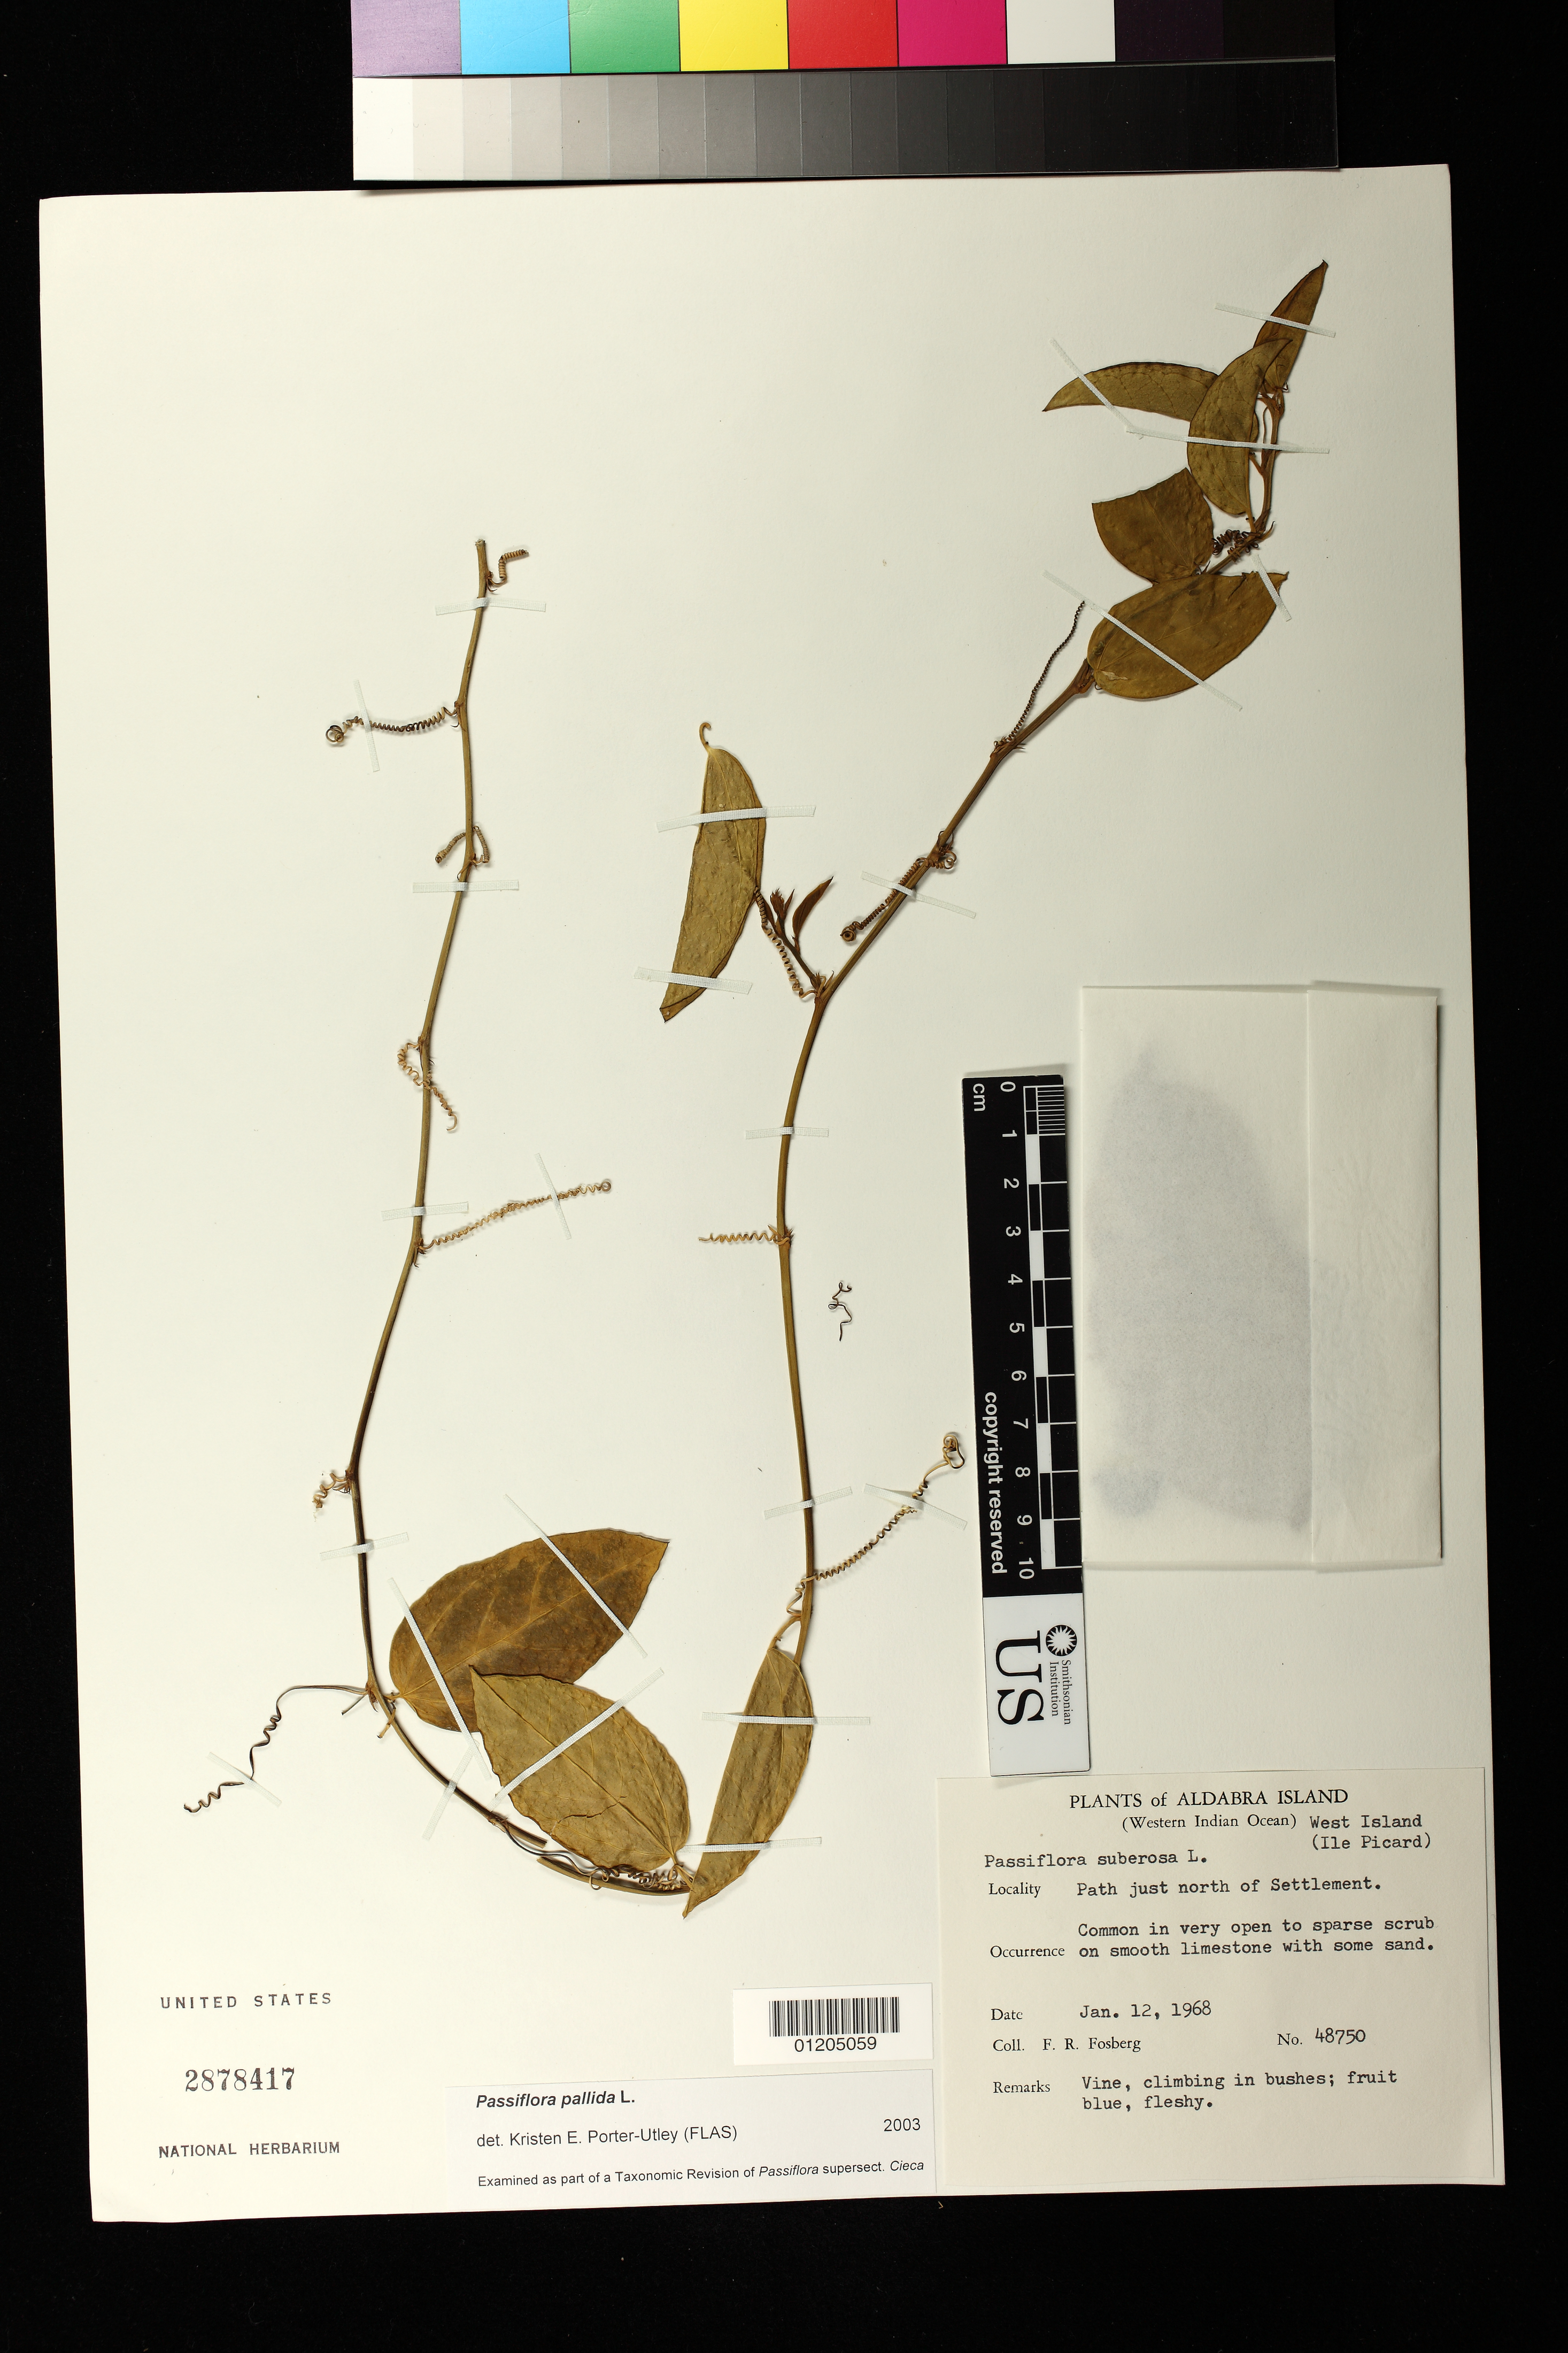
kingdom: Plantae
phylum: Tracheophyta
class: Magnoliopsida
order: Malpighiales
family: Passifloraceae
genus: Passiflora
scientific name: Passiflora pallida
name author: L.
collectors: F. R. Fosberg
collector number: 48750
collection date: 1968-01-12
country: Seychelles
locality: West Island (Ile Picard). Path just north of Settlement. Common in very open sparse scrub on smooth limestone with some sand.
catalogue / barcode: US 2878417